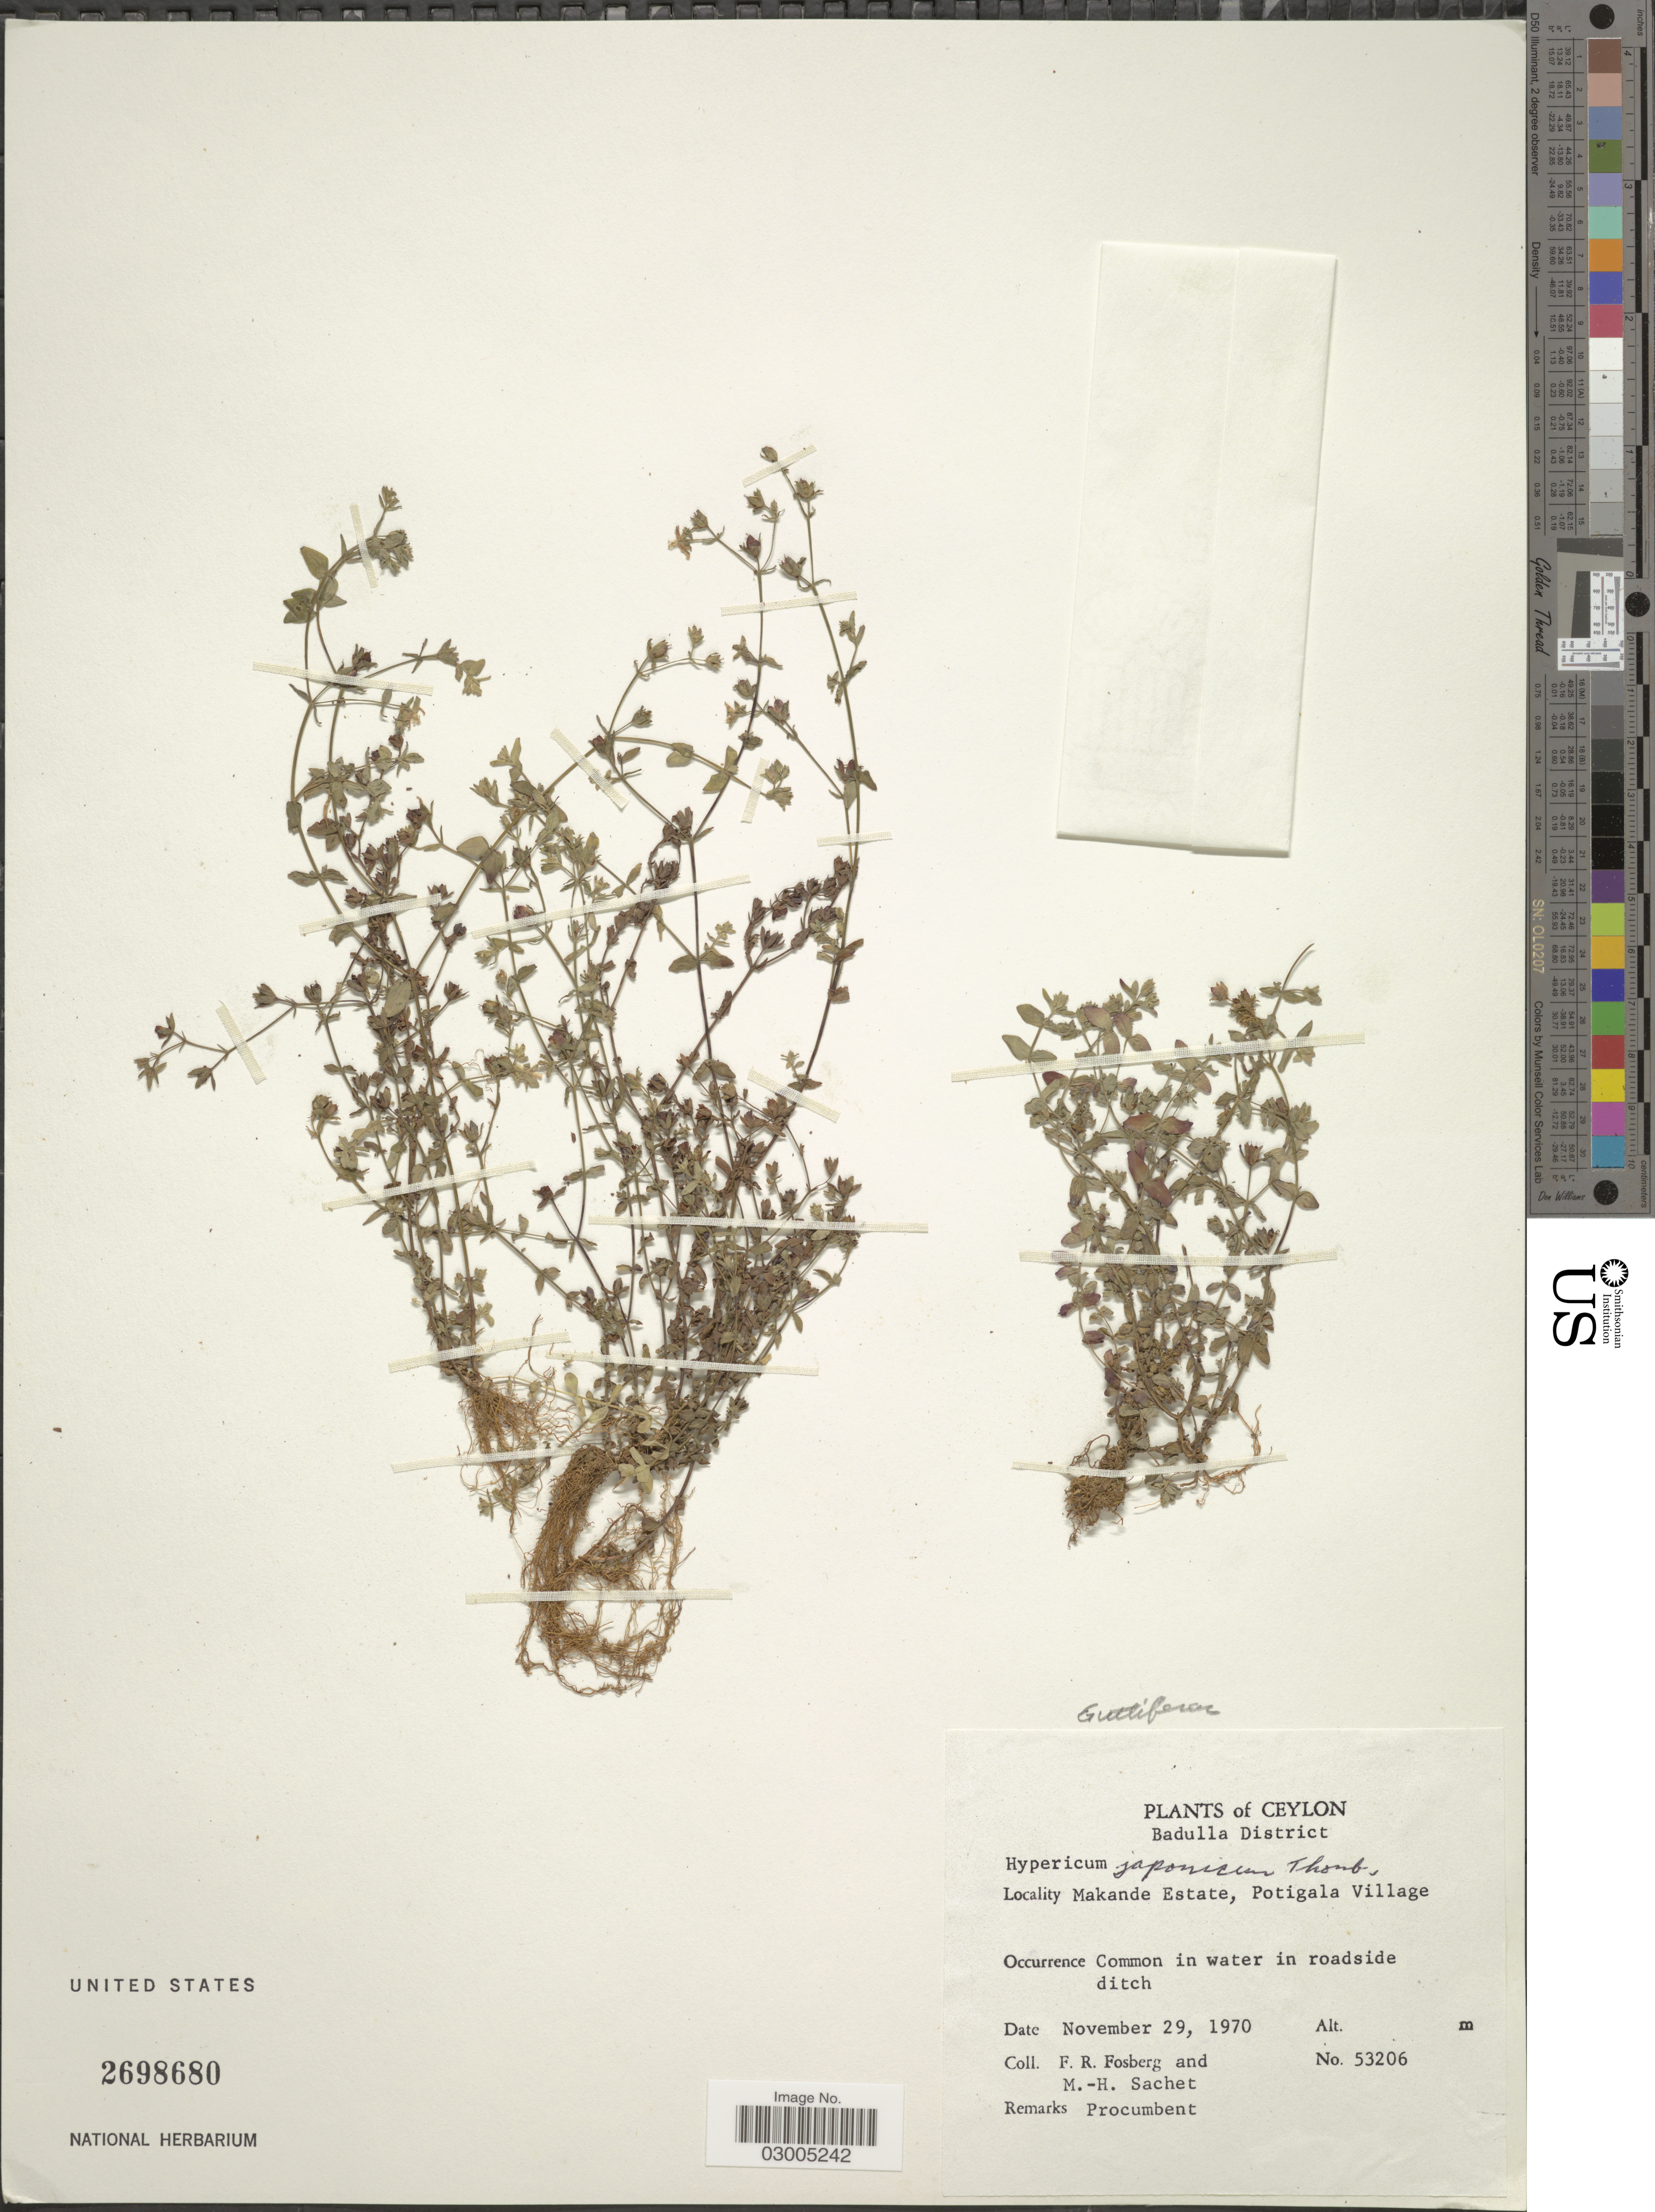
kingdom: Plantae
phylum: Tracheophyta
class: Magnoliopsida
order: Malpighiales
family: Hypericaceae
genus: Hypericum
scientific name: Hypericum japonicum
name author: Thunb.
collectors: F. R. Fosberg & M.-H. Sachet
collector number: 53206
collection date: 1970-11-29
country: Sri Lanka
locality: Ceylon. Badulla District. Makande Estate, Potigala Village.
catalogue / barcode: US 2698680